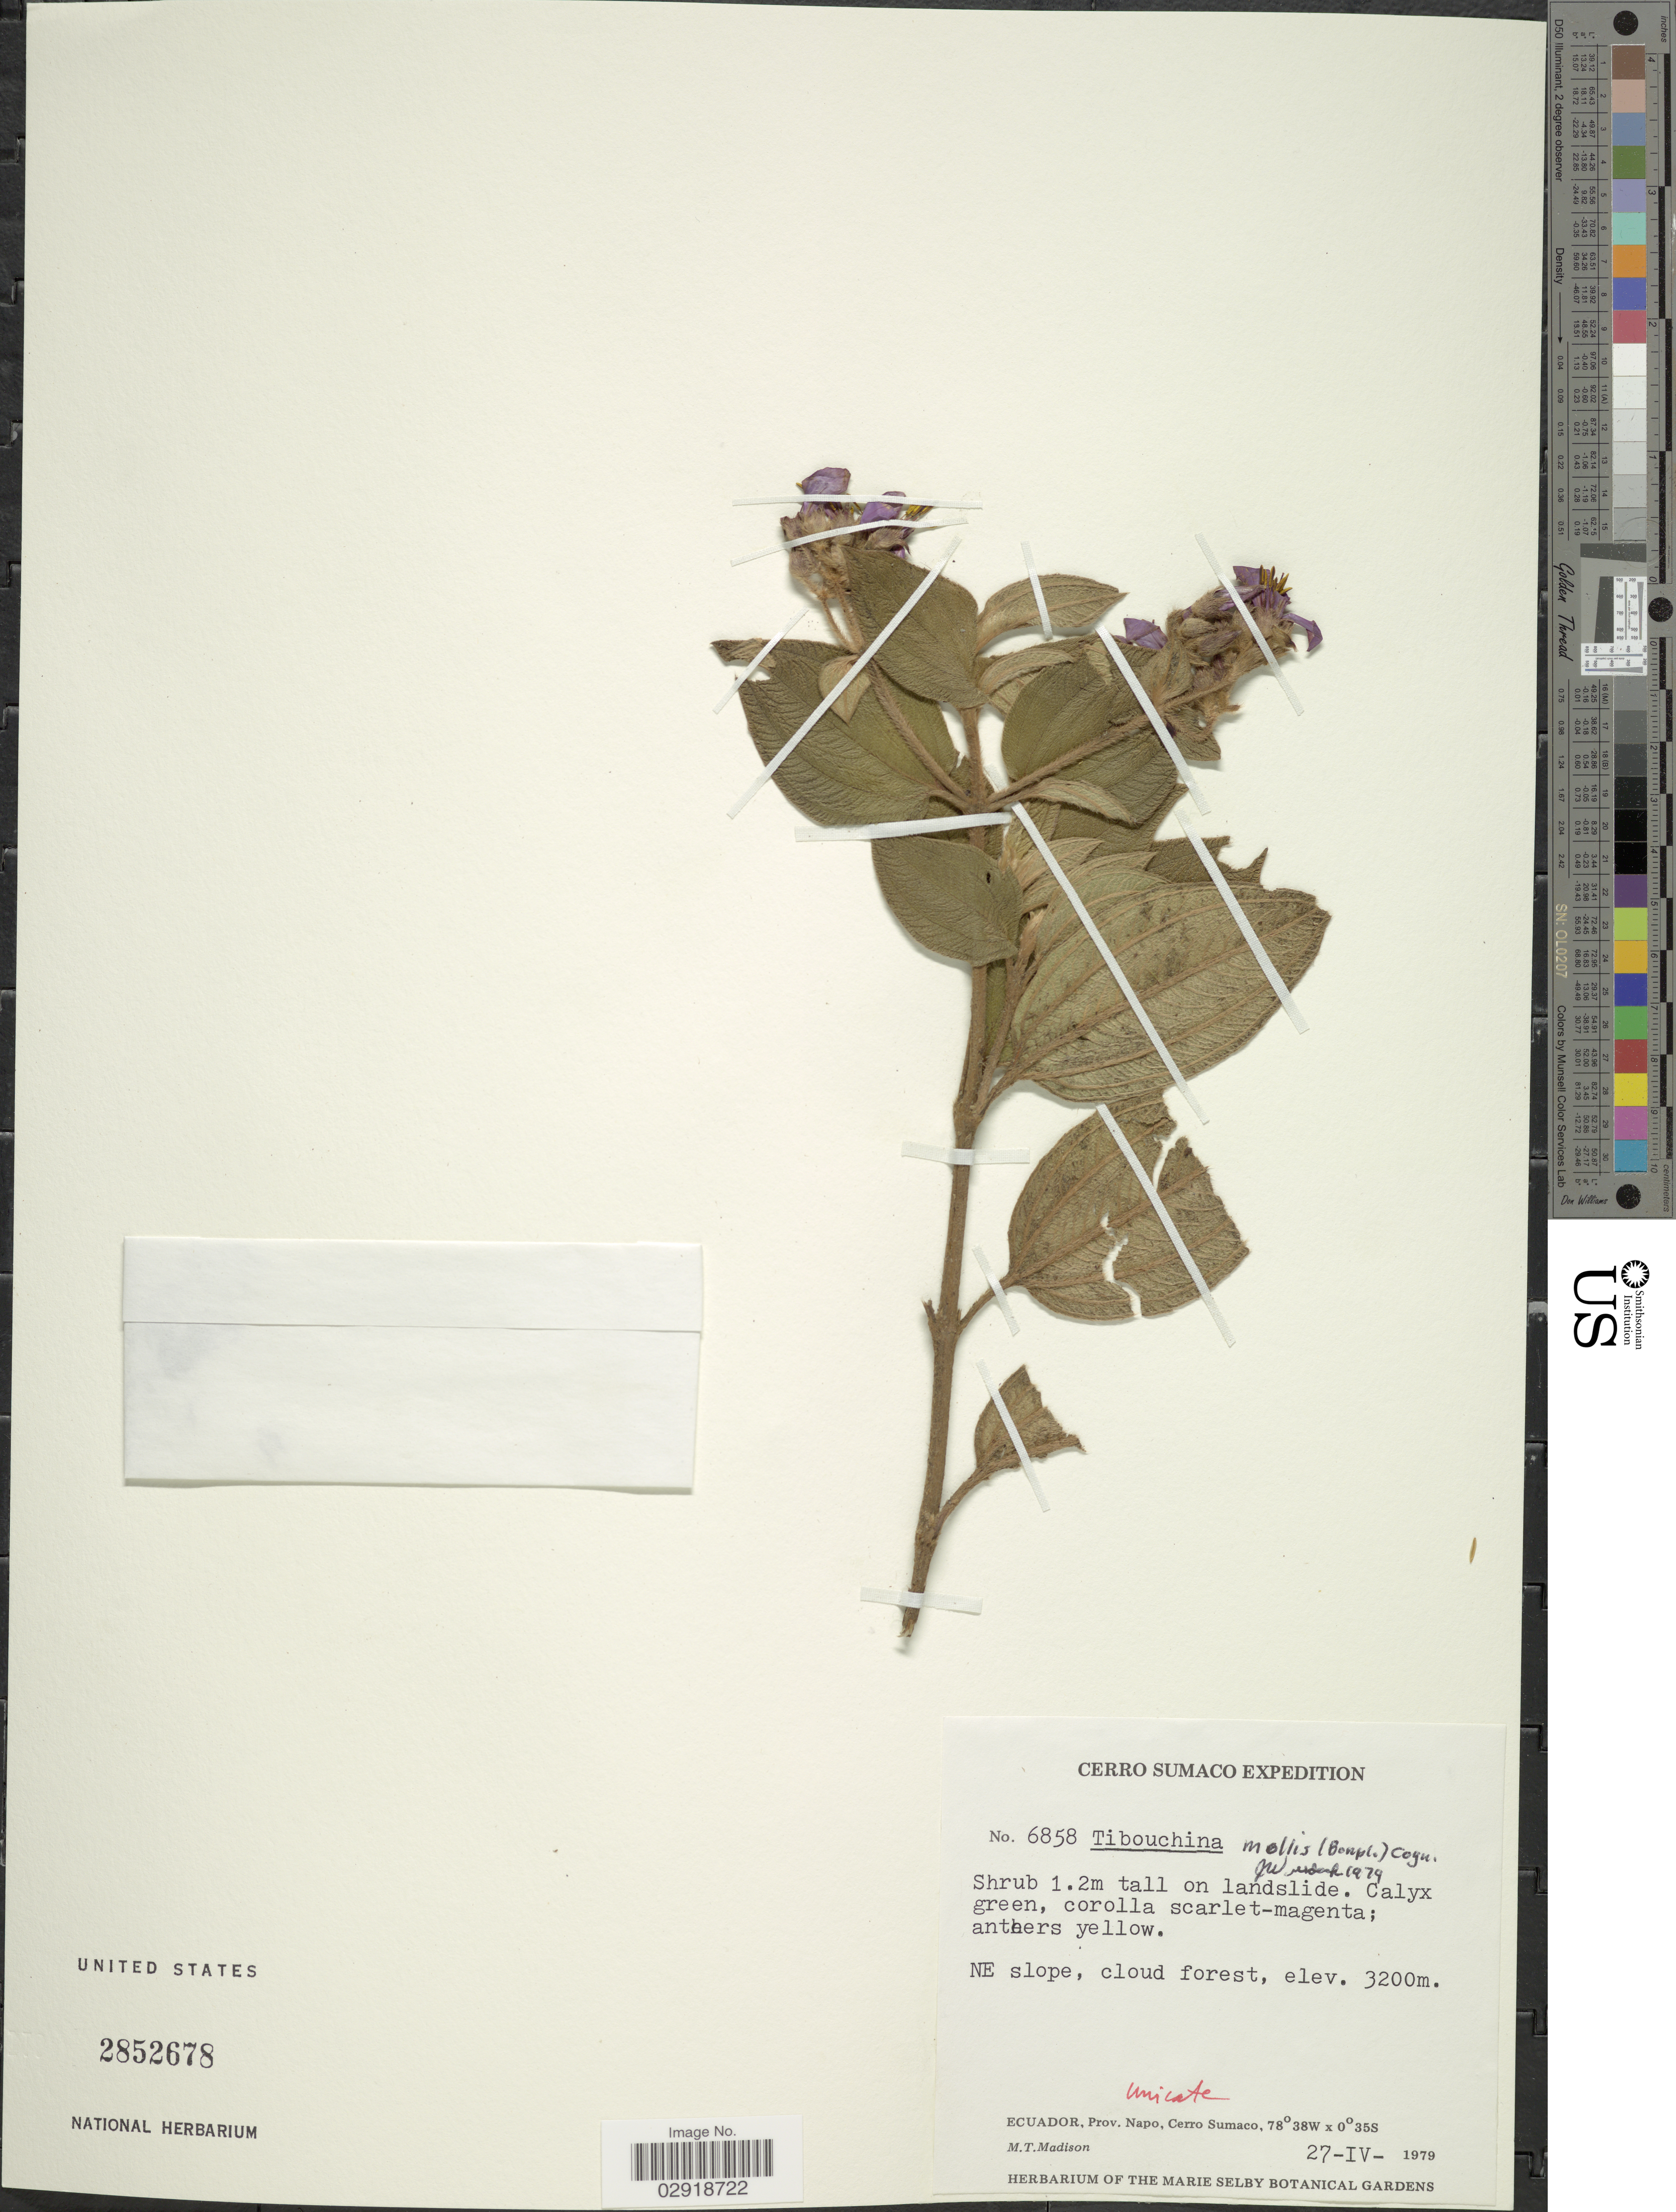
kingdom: Plantae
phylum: Tracheophyta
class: Magnoliopsida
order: Myrtales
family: Melastomataceae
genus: Chaetogastra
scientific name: Chaetogastra mollis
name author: (Bonpl.) DC.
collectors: M. T. Madison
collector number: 6858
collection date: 1979-04-27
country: Ecuador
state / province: Napo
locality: Cerro Sumaco. NE slope, cloud forest. Cerro Sumaco.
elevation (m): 3200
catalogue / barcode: US 2852678